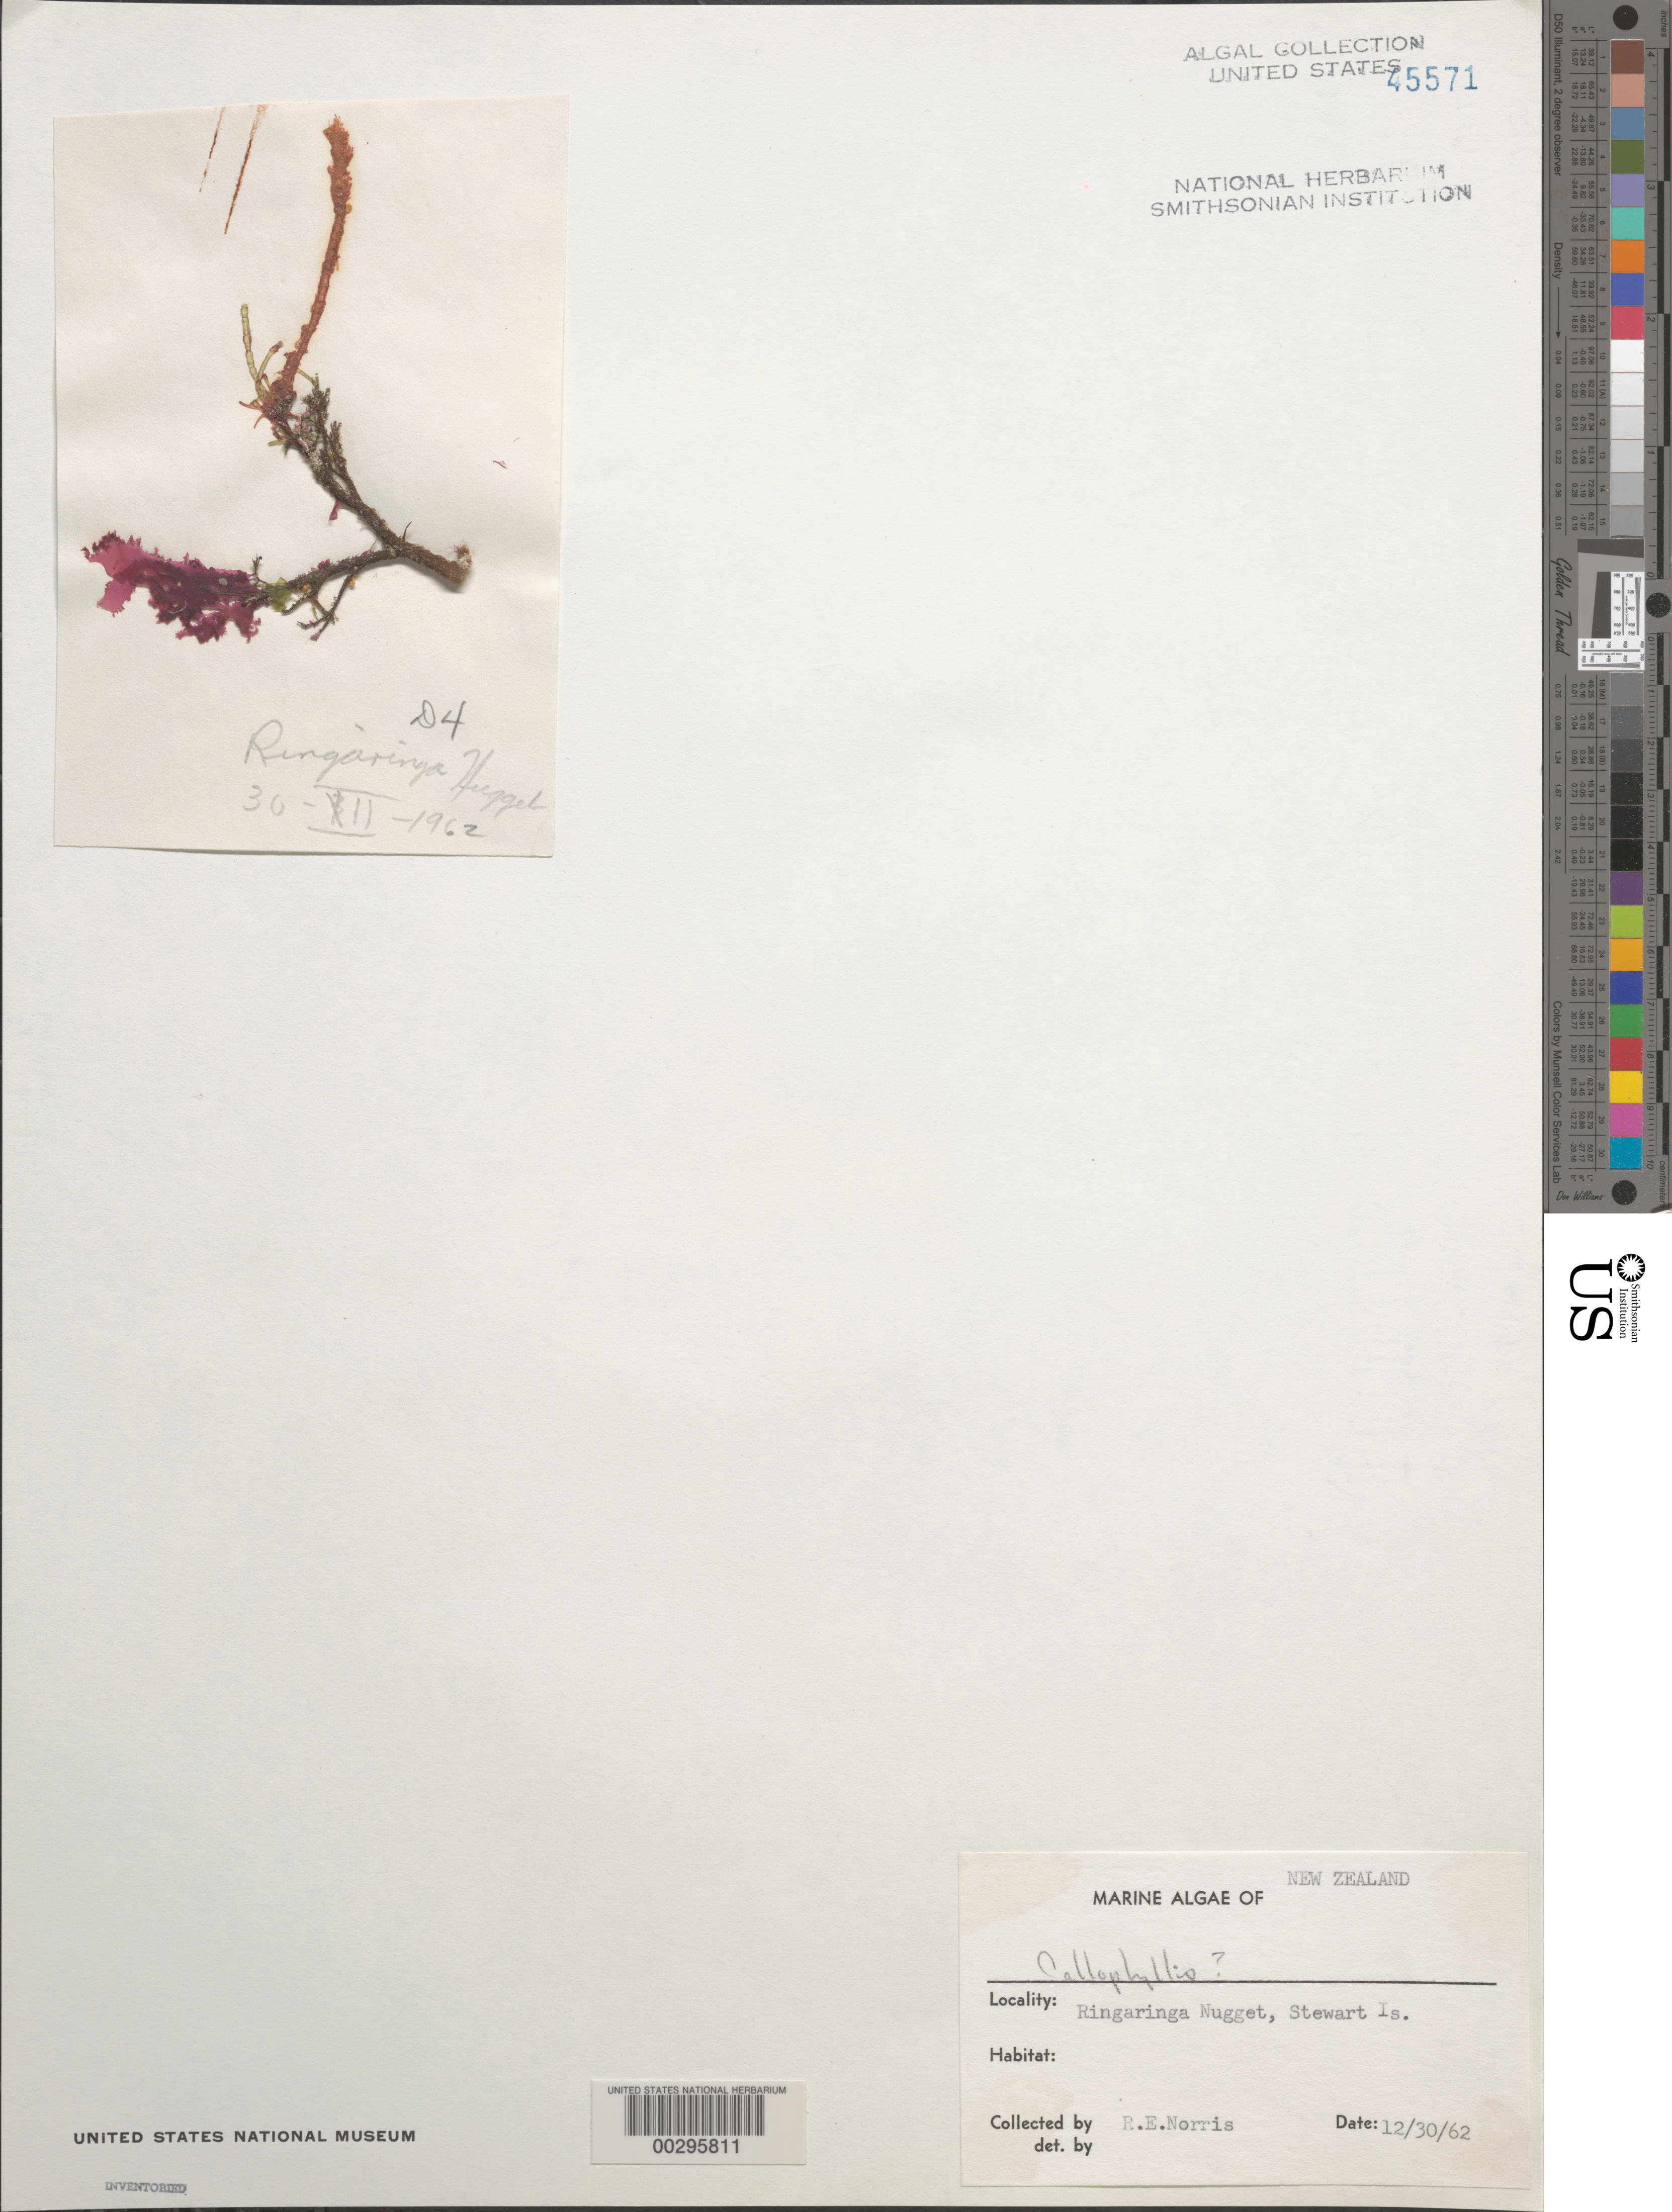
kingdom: Plantae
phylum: Rhodophyta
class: Florideophyceae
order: Gigartinales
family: Kallymeniaceae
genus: Callophyllis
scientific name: Callophyllis sp.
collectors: R. E. Norris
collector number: D4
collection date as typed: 30 Dec 1962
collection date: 1962-12-30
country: New Zealand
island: Stewart Island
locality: Ringaringa Nugget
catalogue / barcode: US 45571